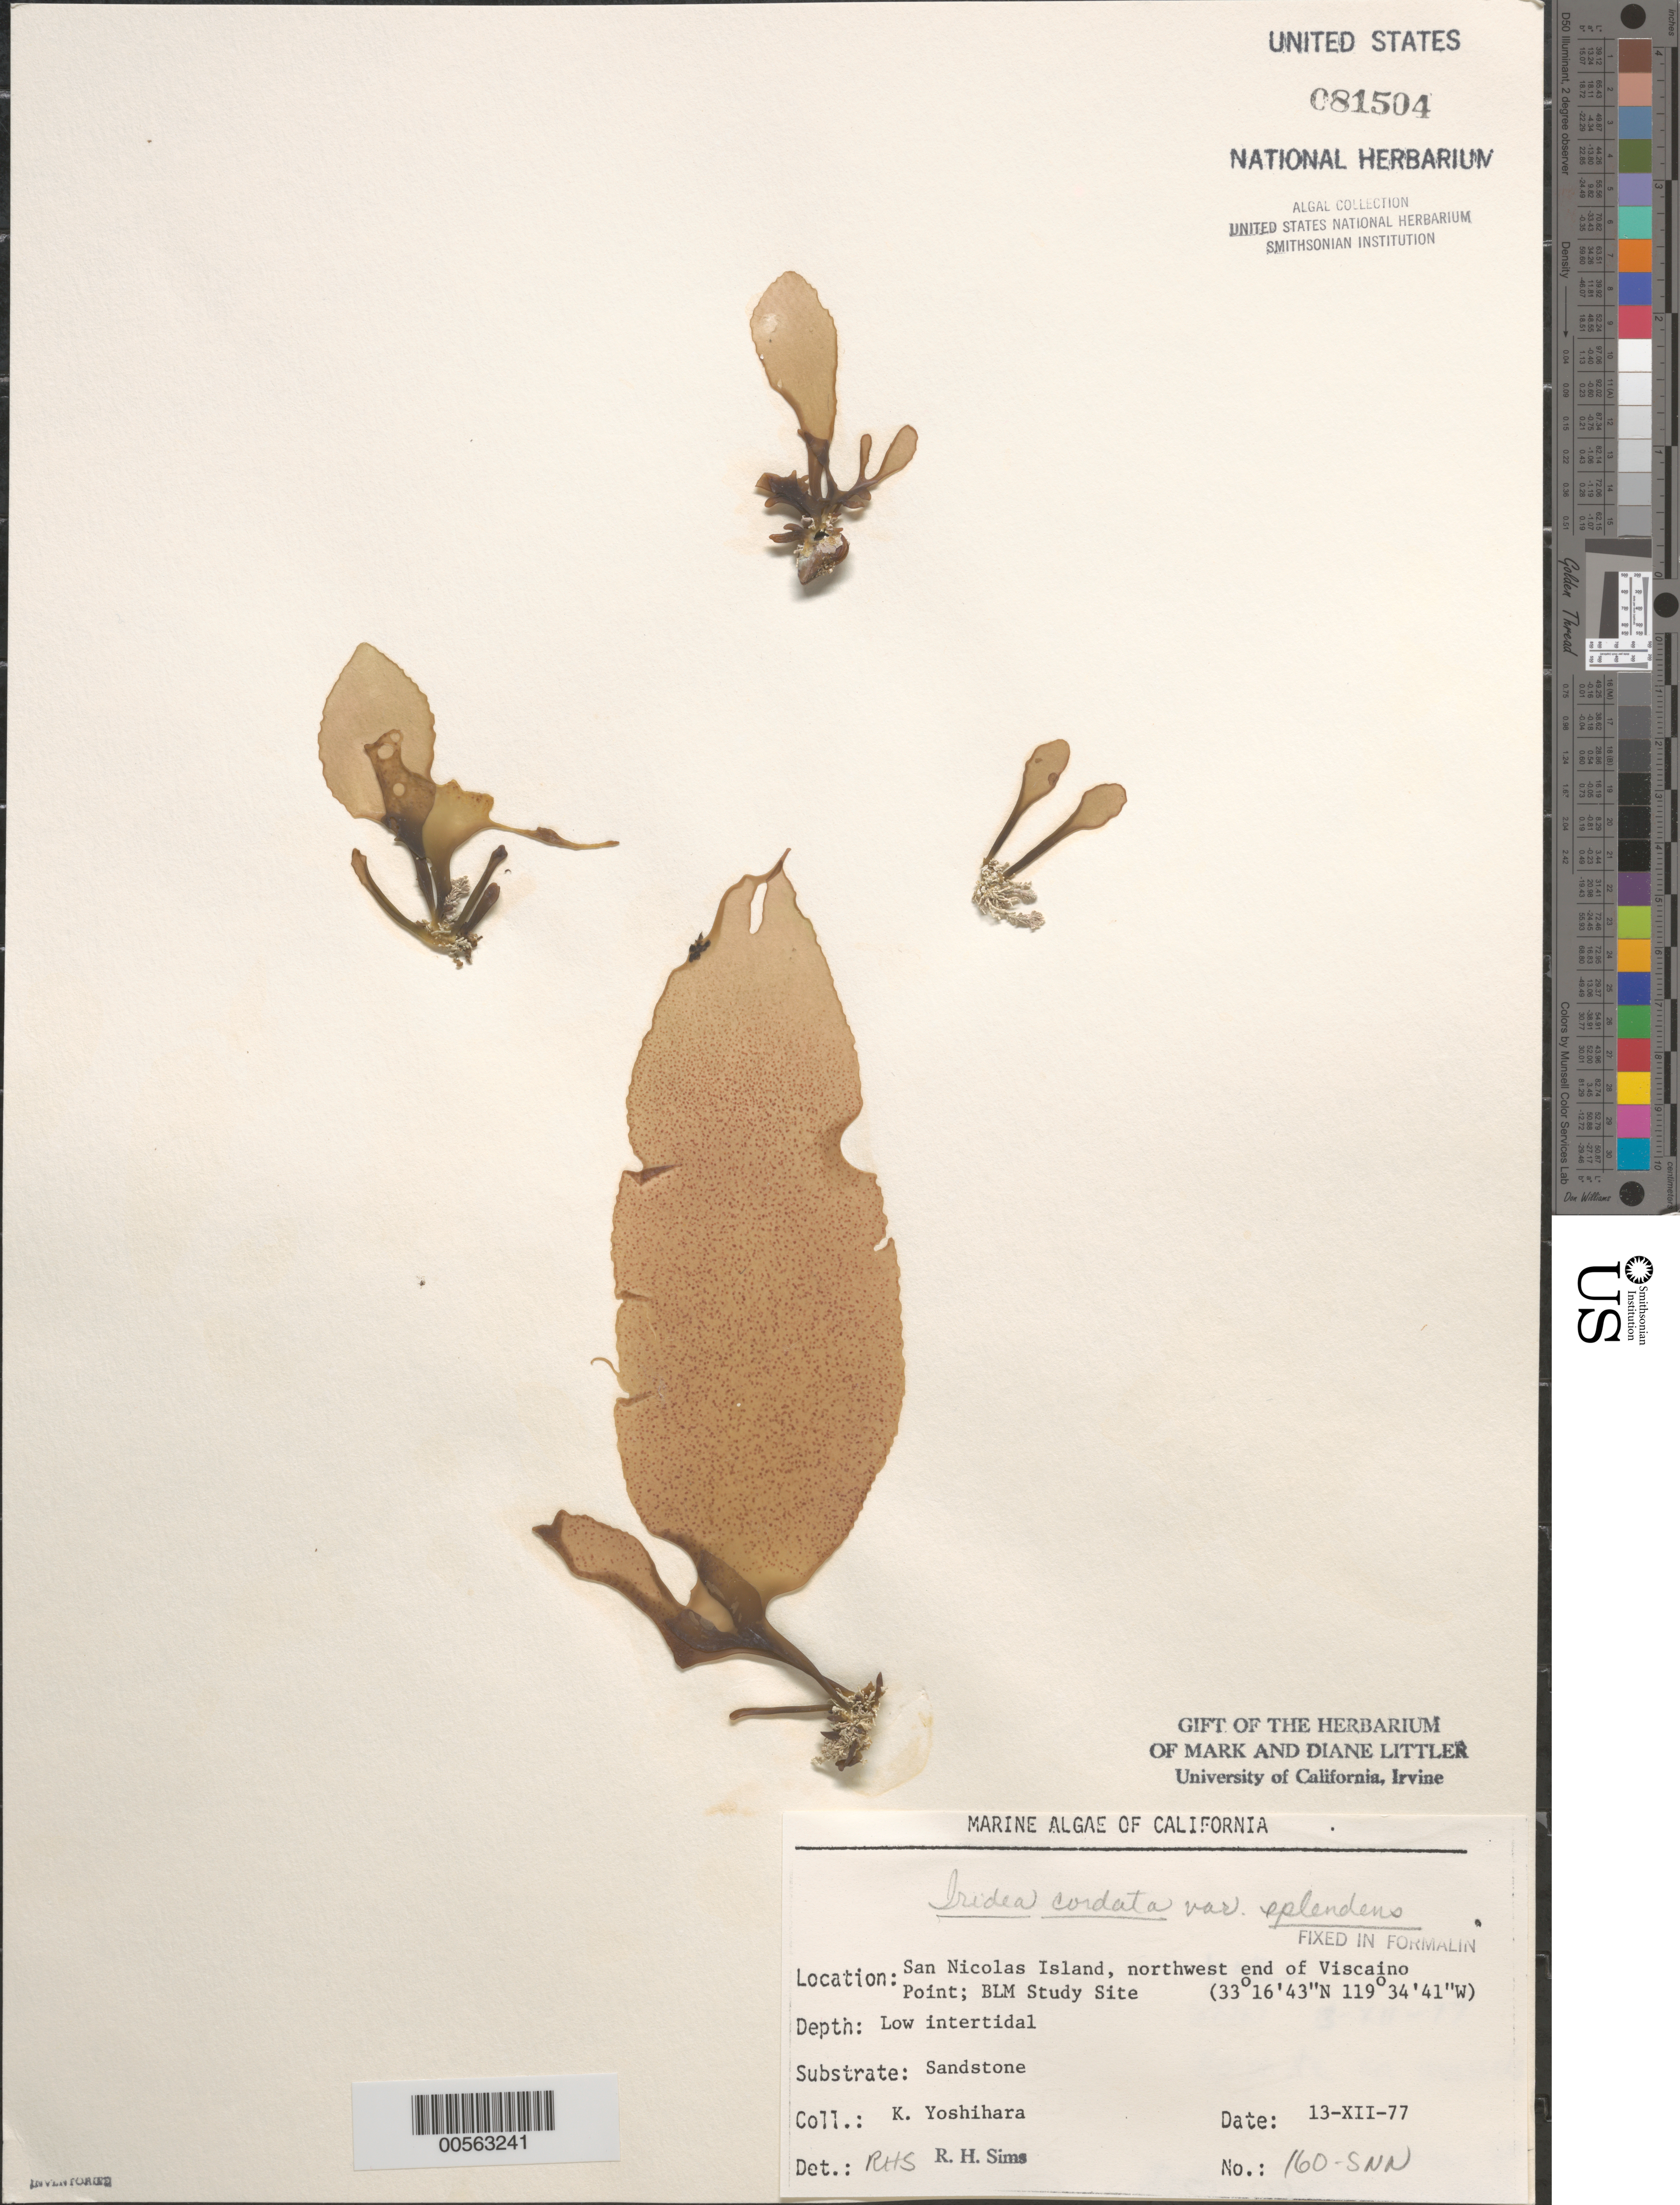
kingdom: Plantae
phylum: Rhodophyta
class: Florideophyceae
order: Gigartinales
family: Gigartinaceae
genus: Iridaea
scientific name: Iridaea cordata var. splendens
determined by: Sims, Robert H.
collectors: K. Yoshihara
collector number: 160-snn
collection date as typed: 13 Dec 1977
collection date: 1977-12-13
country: United States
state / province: California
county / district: Ventura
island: San Nicolas Island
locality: Northwest end of Vizcaino Point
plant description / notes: BLM-SOCALBIGHT Rocky Intertidal Survey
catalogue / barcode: US 81504